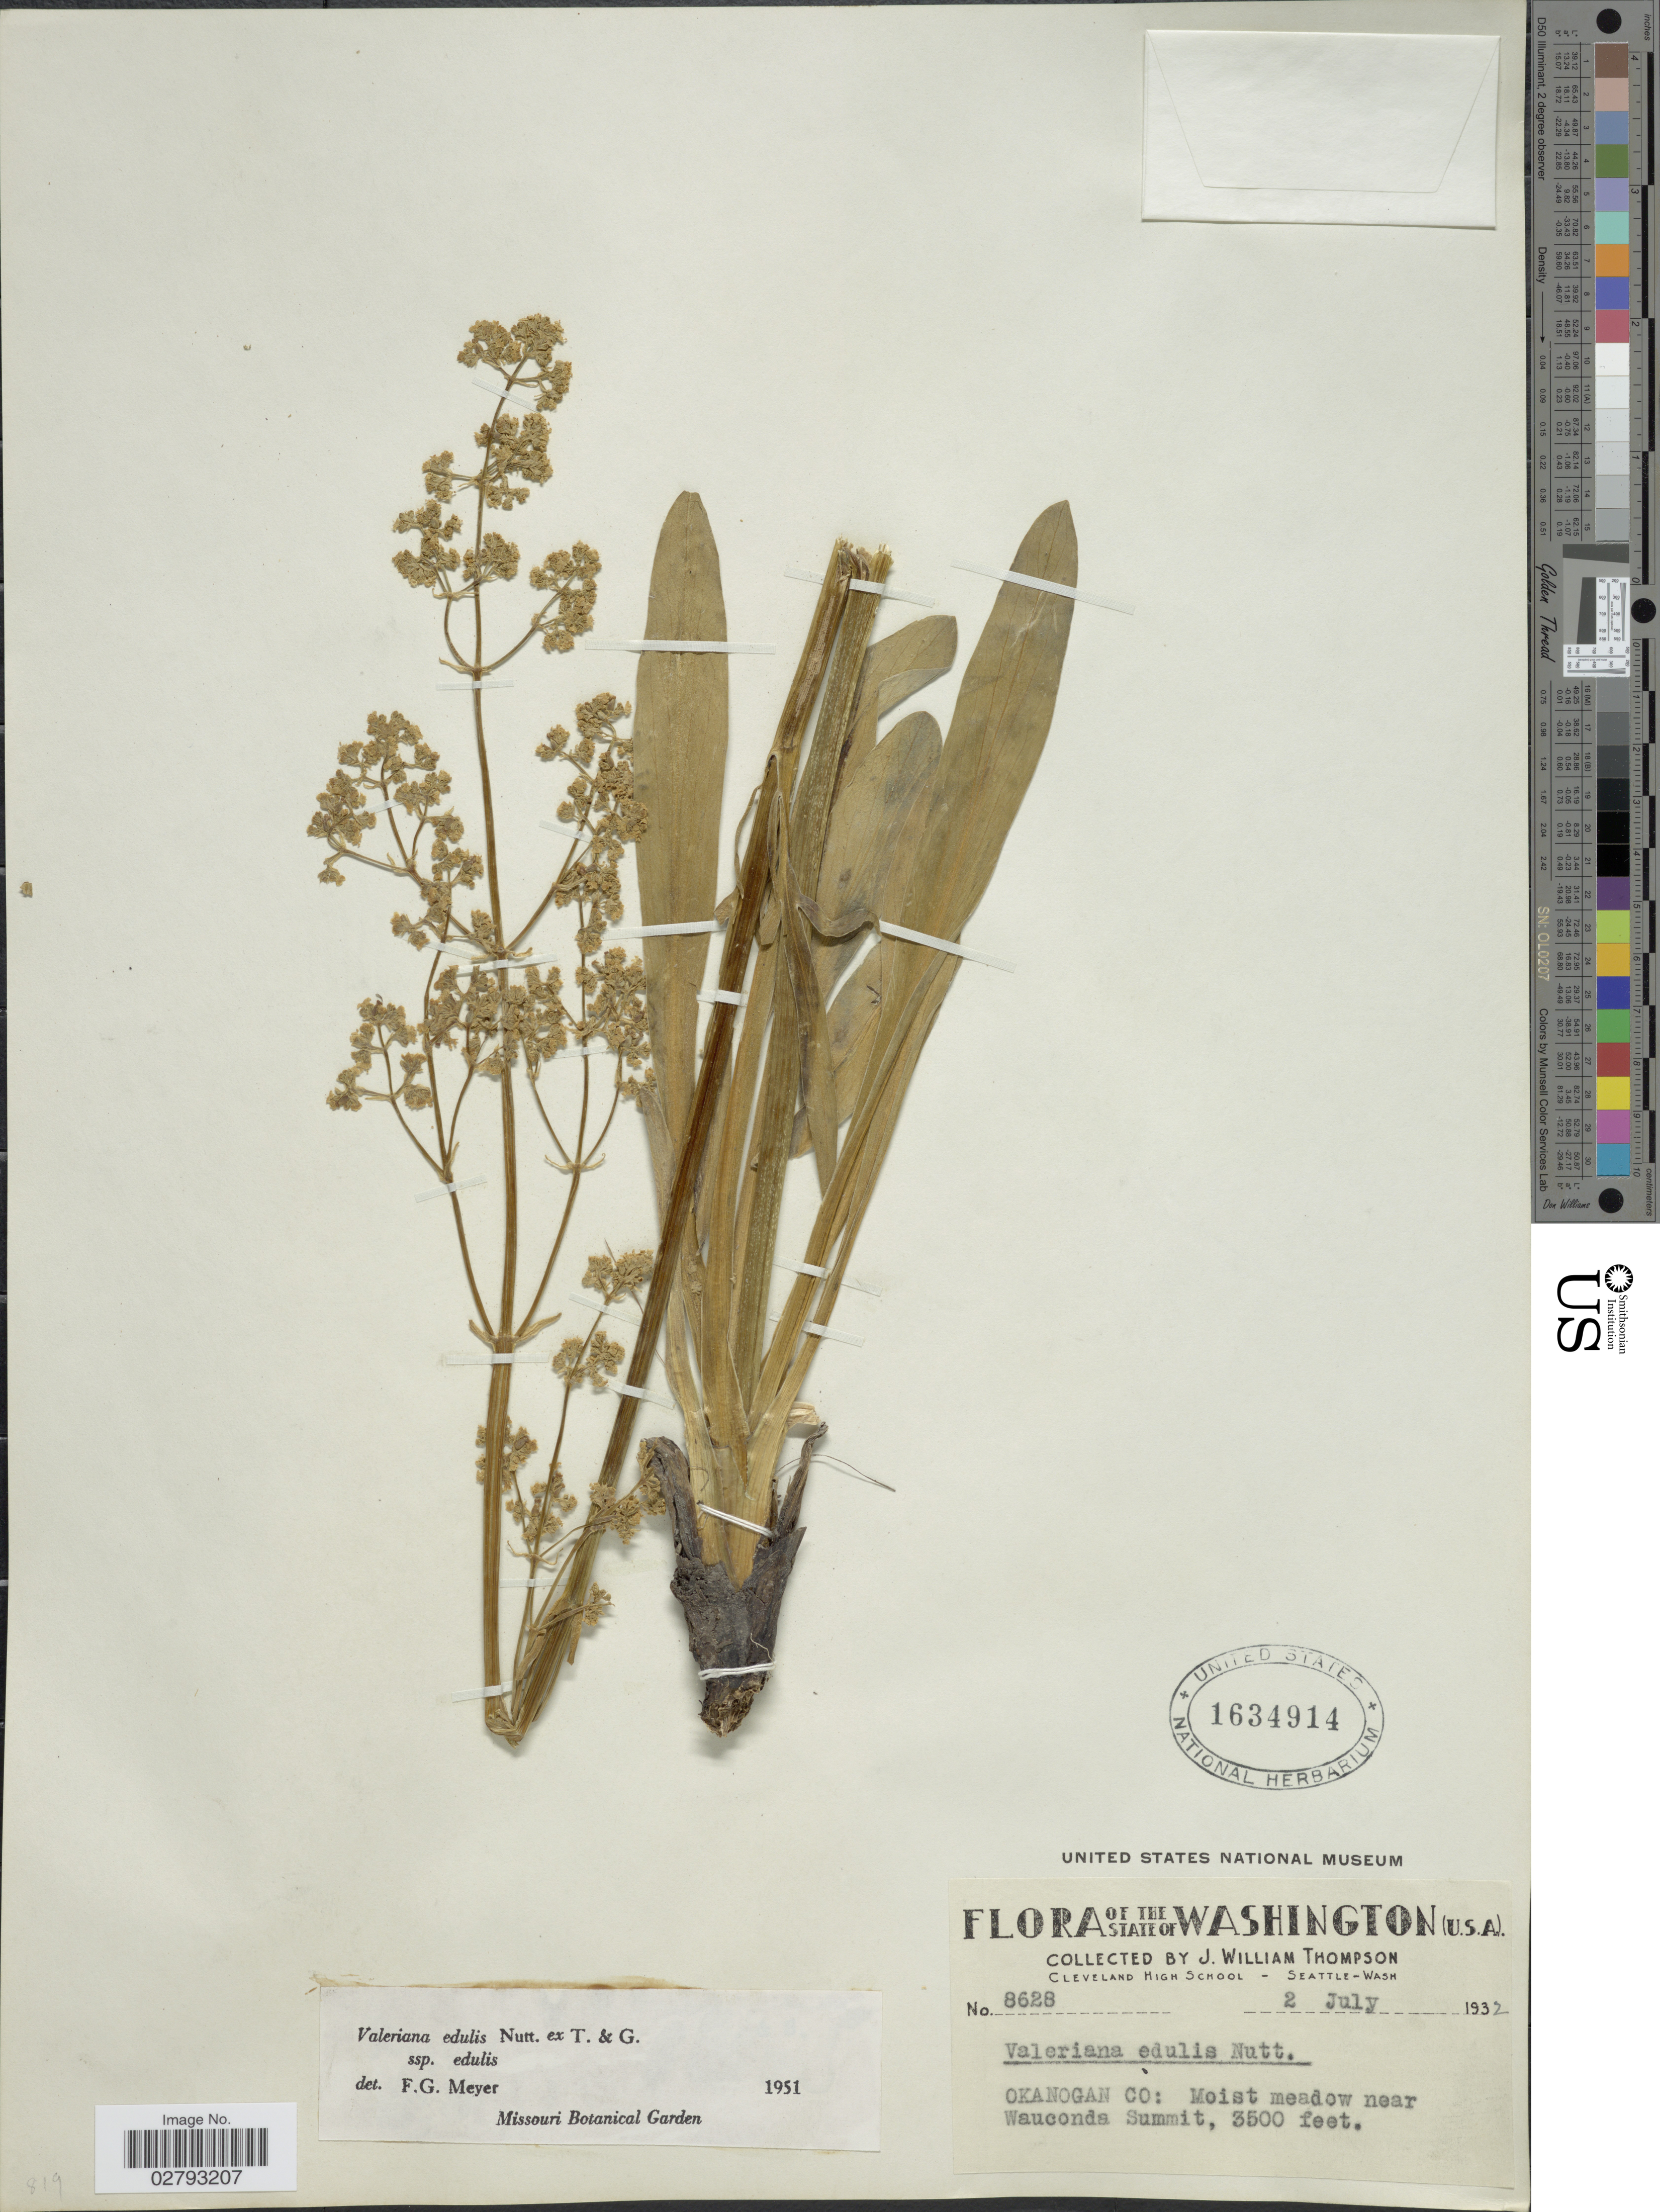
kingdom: Plantae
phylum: Tracheophyta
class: Magnoliopsida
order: Dipsacales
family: Caprifoliaceae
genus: Valeriana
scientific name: Valeriana edulis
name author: Nutt.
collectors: J. W. Thompson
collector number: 8628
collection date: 1932-07-02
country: United States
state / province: Washington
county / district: Okanogan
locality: Okanogan Co.: Moist meadow near Wauconda Summit.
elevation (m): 1067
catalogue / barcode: US 1634914